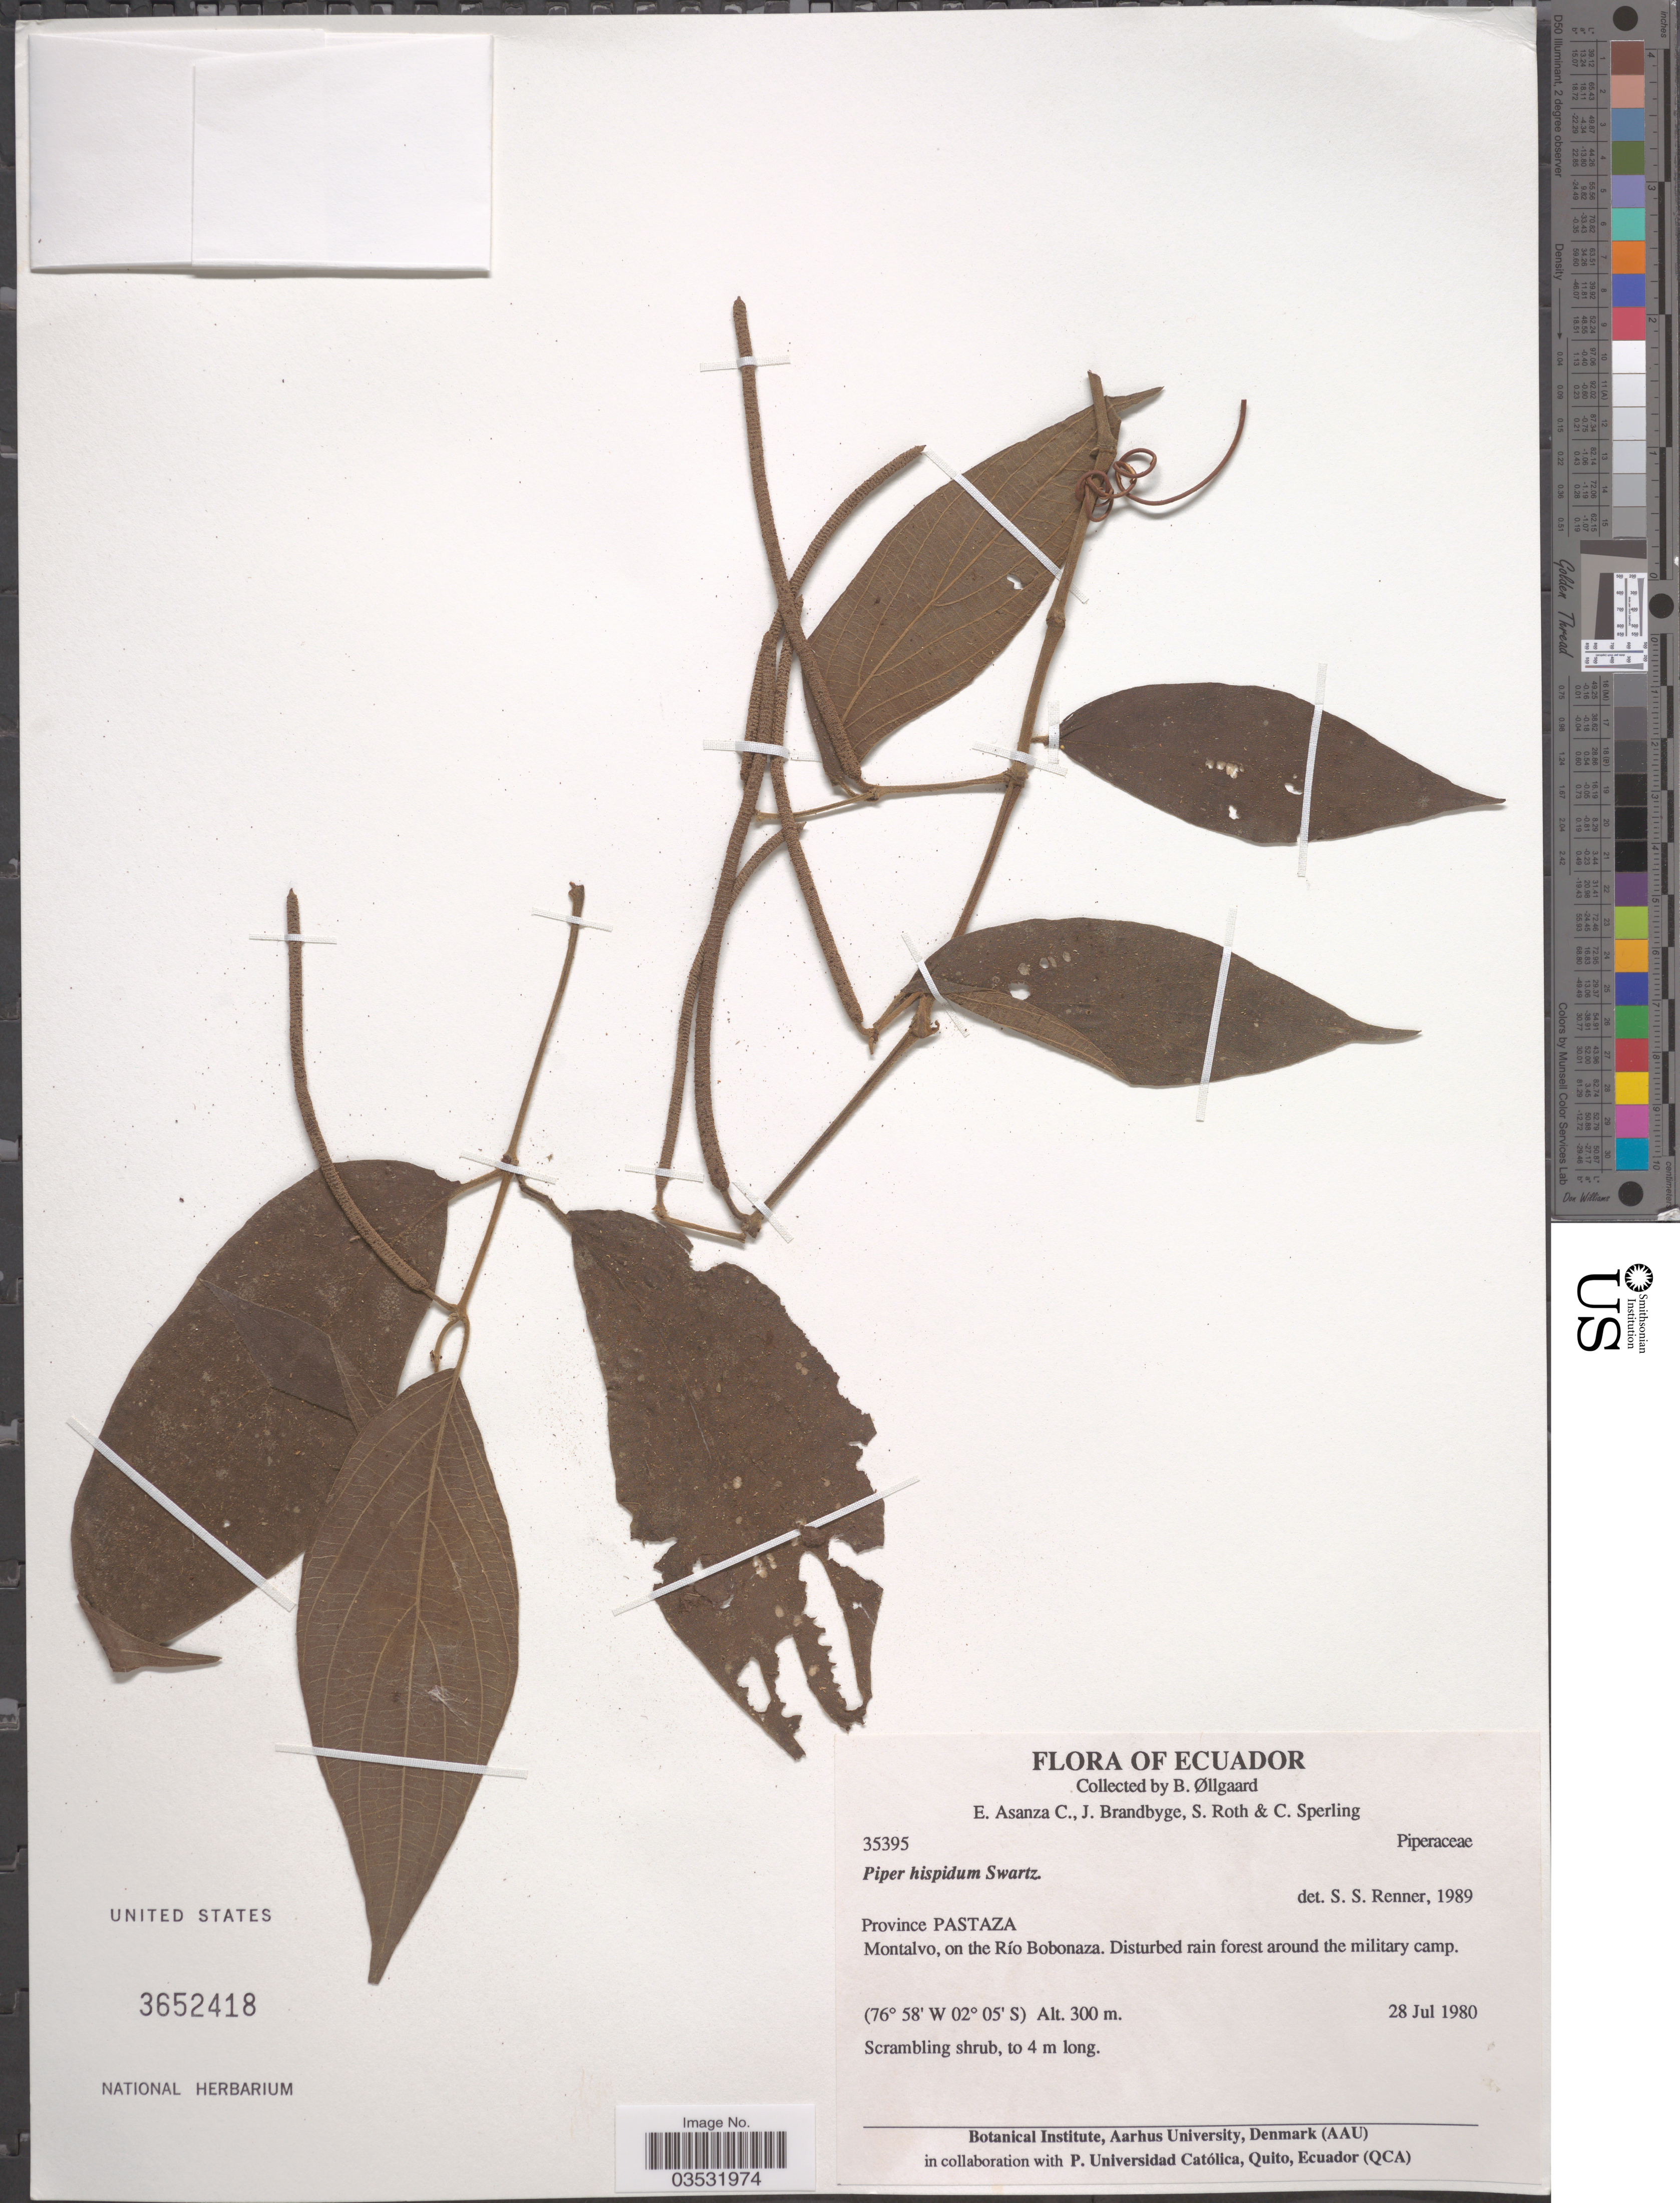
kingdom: Plantae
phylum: Tracheophyta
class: Magnoliopsida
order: Piperales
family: Piperaceae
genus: Piper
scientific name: Piper hispidum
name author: Sw.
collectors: B. Øllgaard, E. Asanza C., J. Brandbyge, S. Roth & C. Sperling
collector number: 35395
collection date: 1980-07-28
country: Ecuador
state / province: Pastaza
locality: Montalvo, on the Río Bobonaza. Around the military camp.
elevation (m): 300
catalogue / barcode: US 3652418